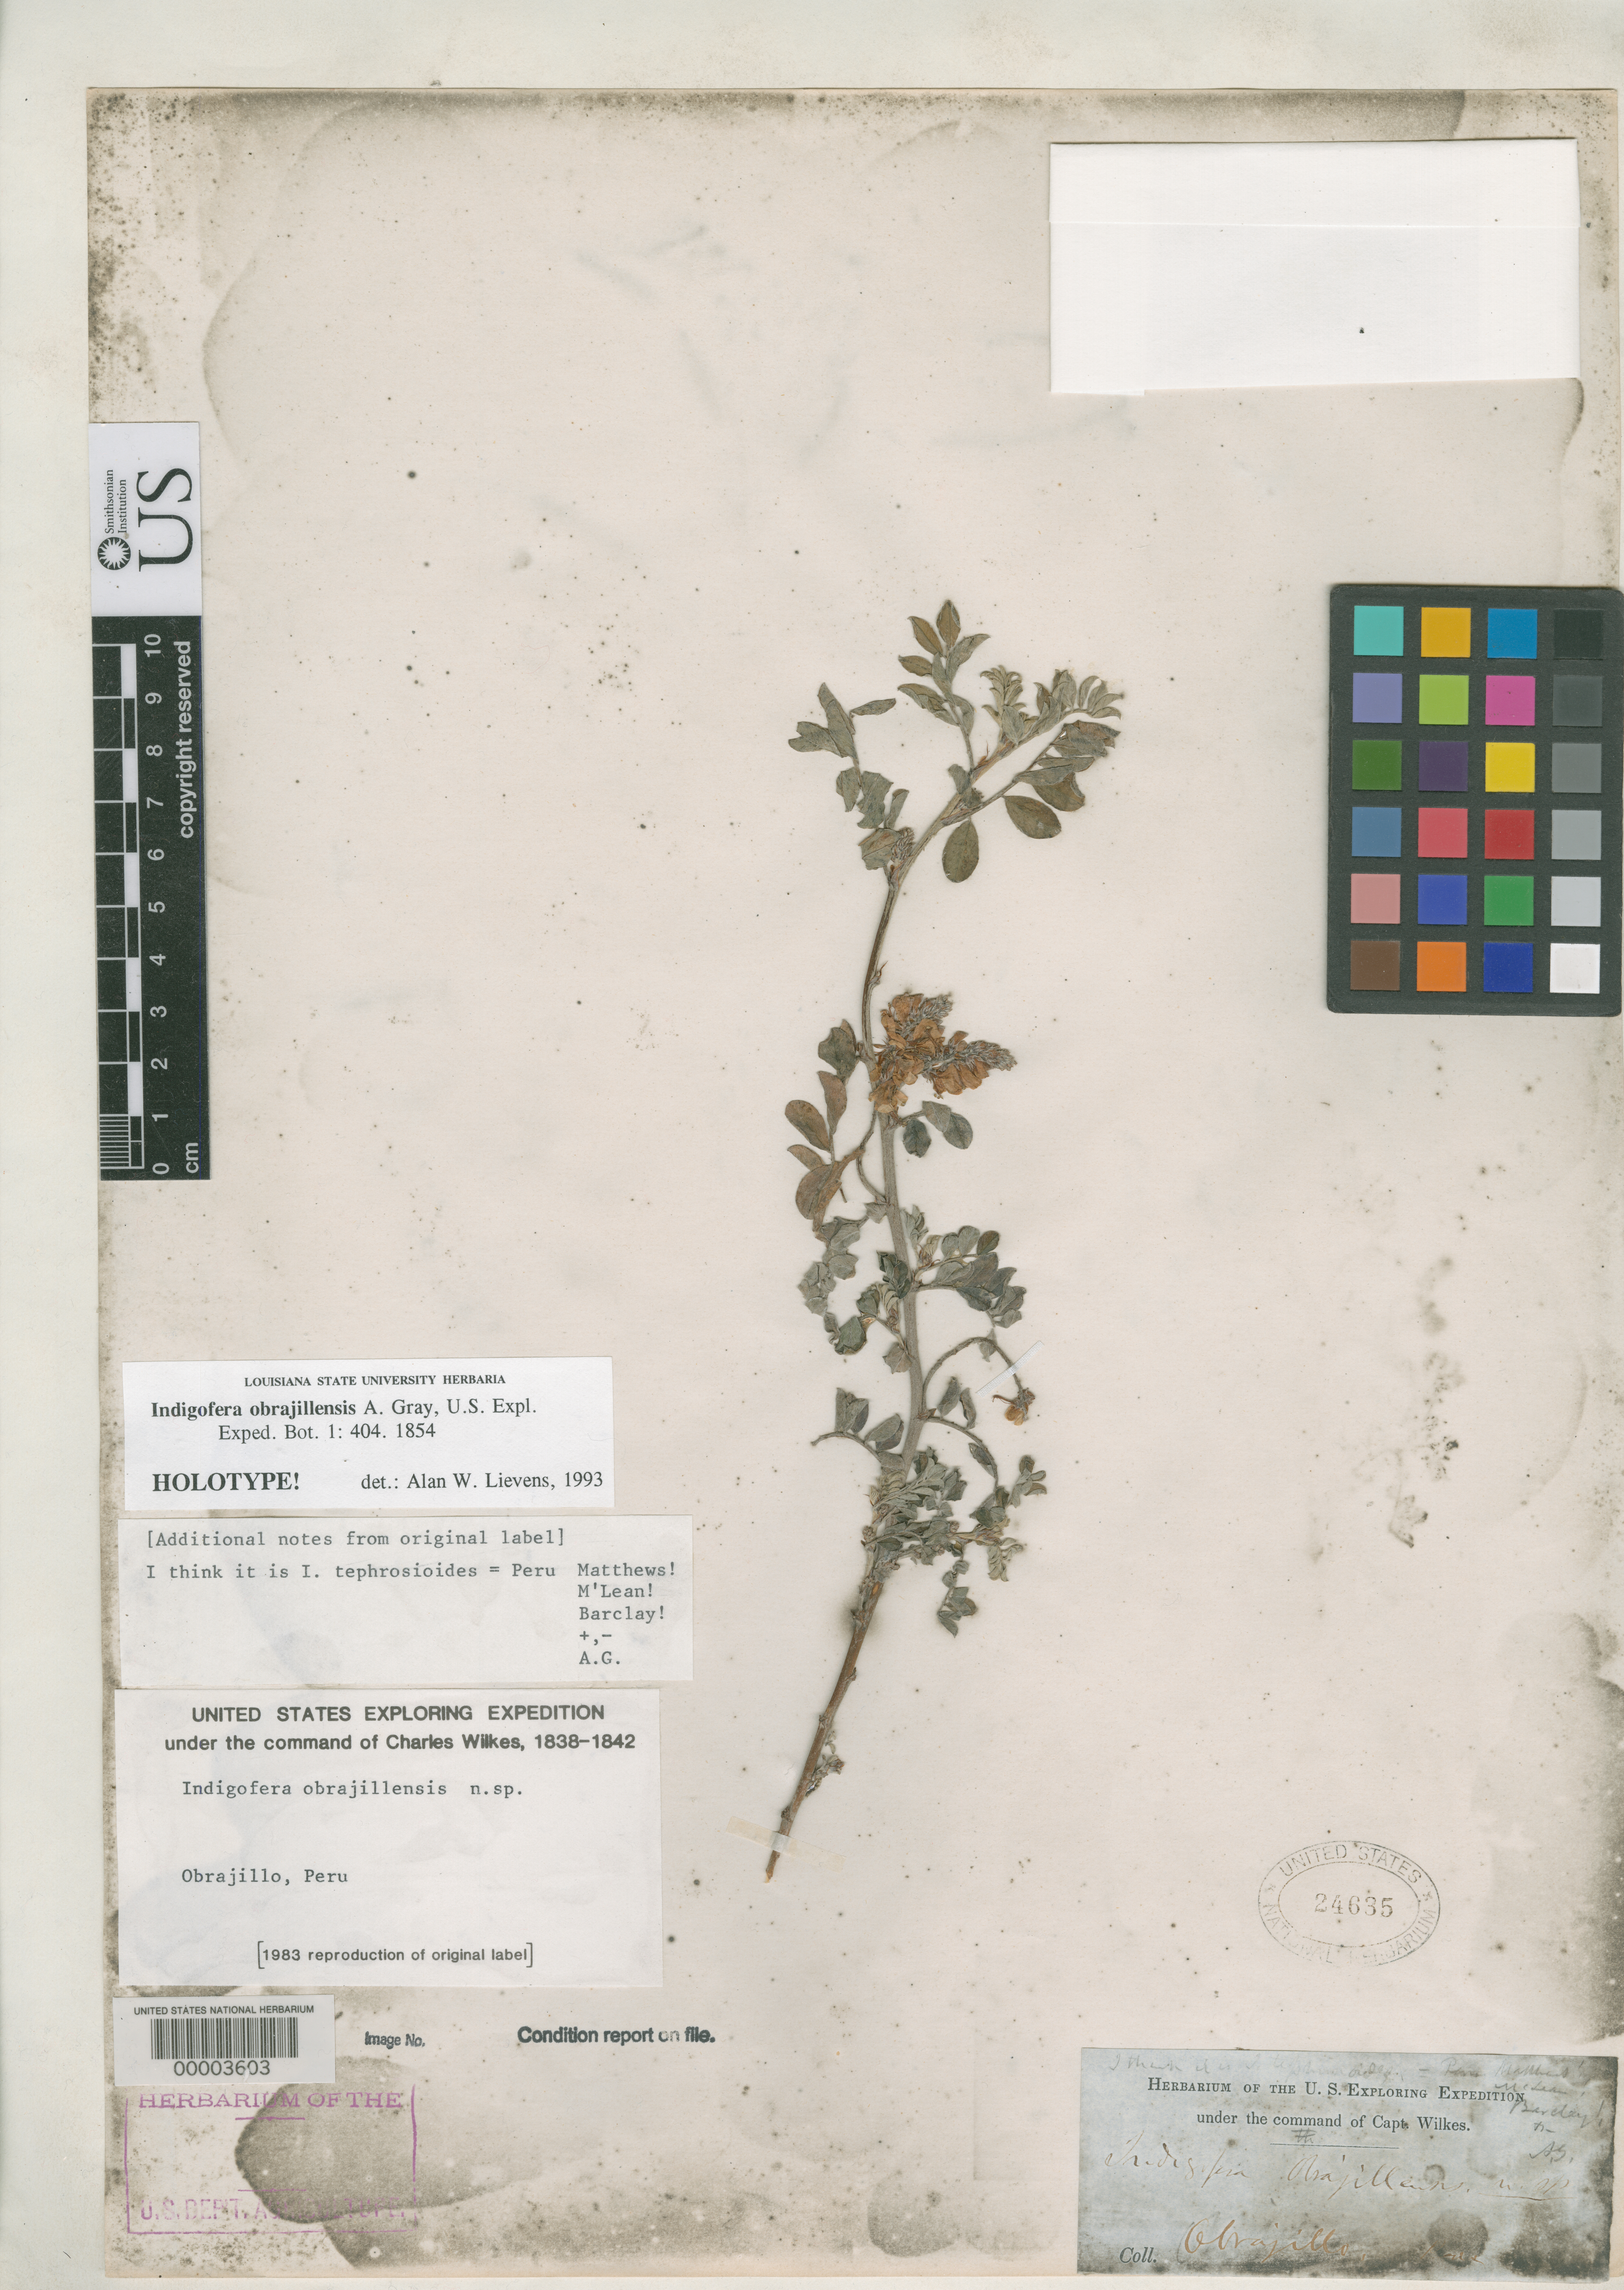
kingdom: Plantae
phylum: Tracheophyta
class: Magnoliopsida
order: Fabales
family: Fabaceae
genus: Indigofera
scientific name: Indigofera obrajillensis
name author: A. Gray in Wilkes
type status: Holotype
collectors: Wilkes Explor. Exped.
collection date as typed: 1838 to -- --- 1842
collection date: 1838/1842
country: Peru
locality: Obrajillo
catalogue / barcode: US 24635